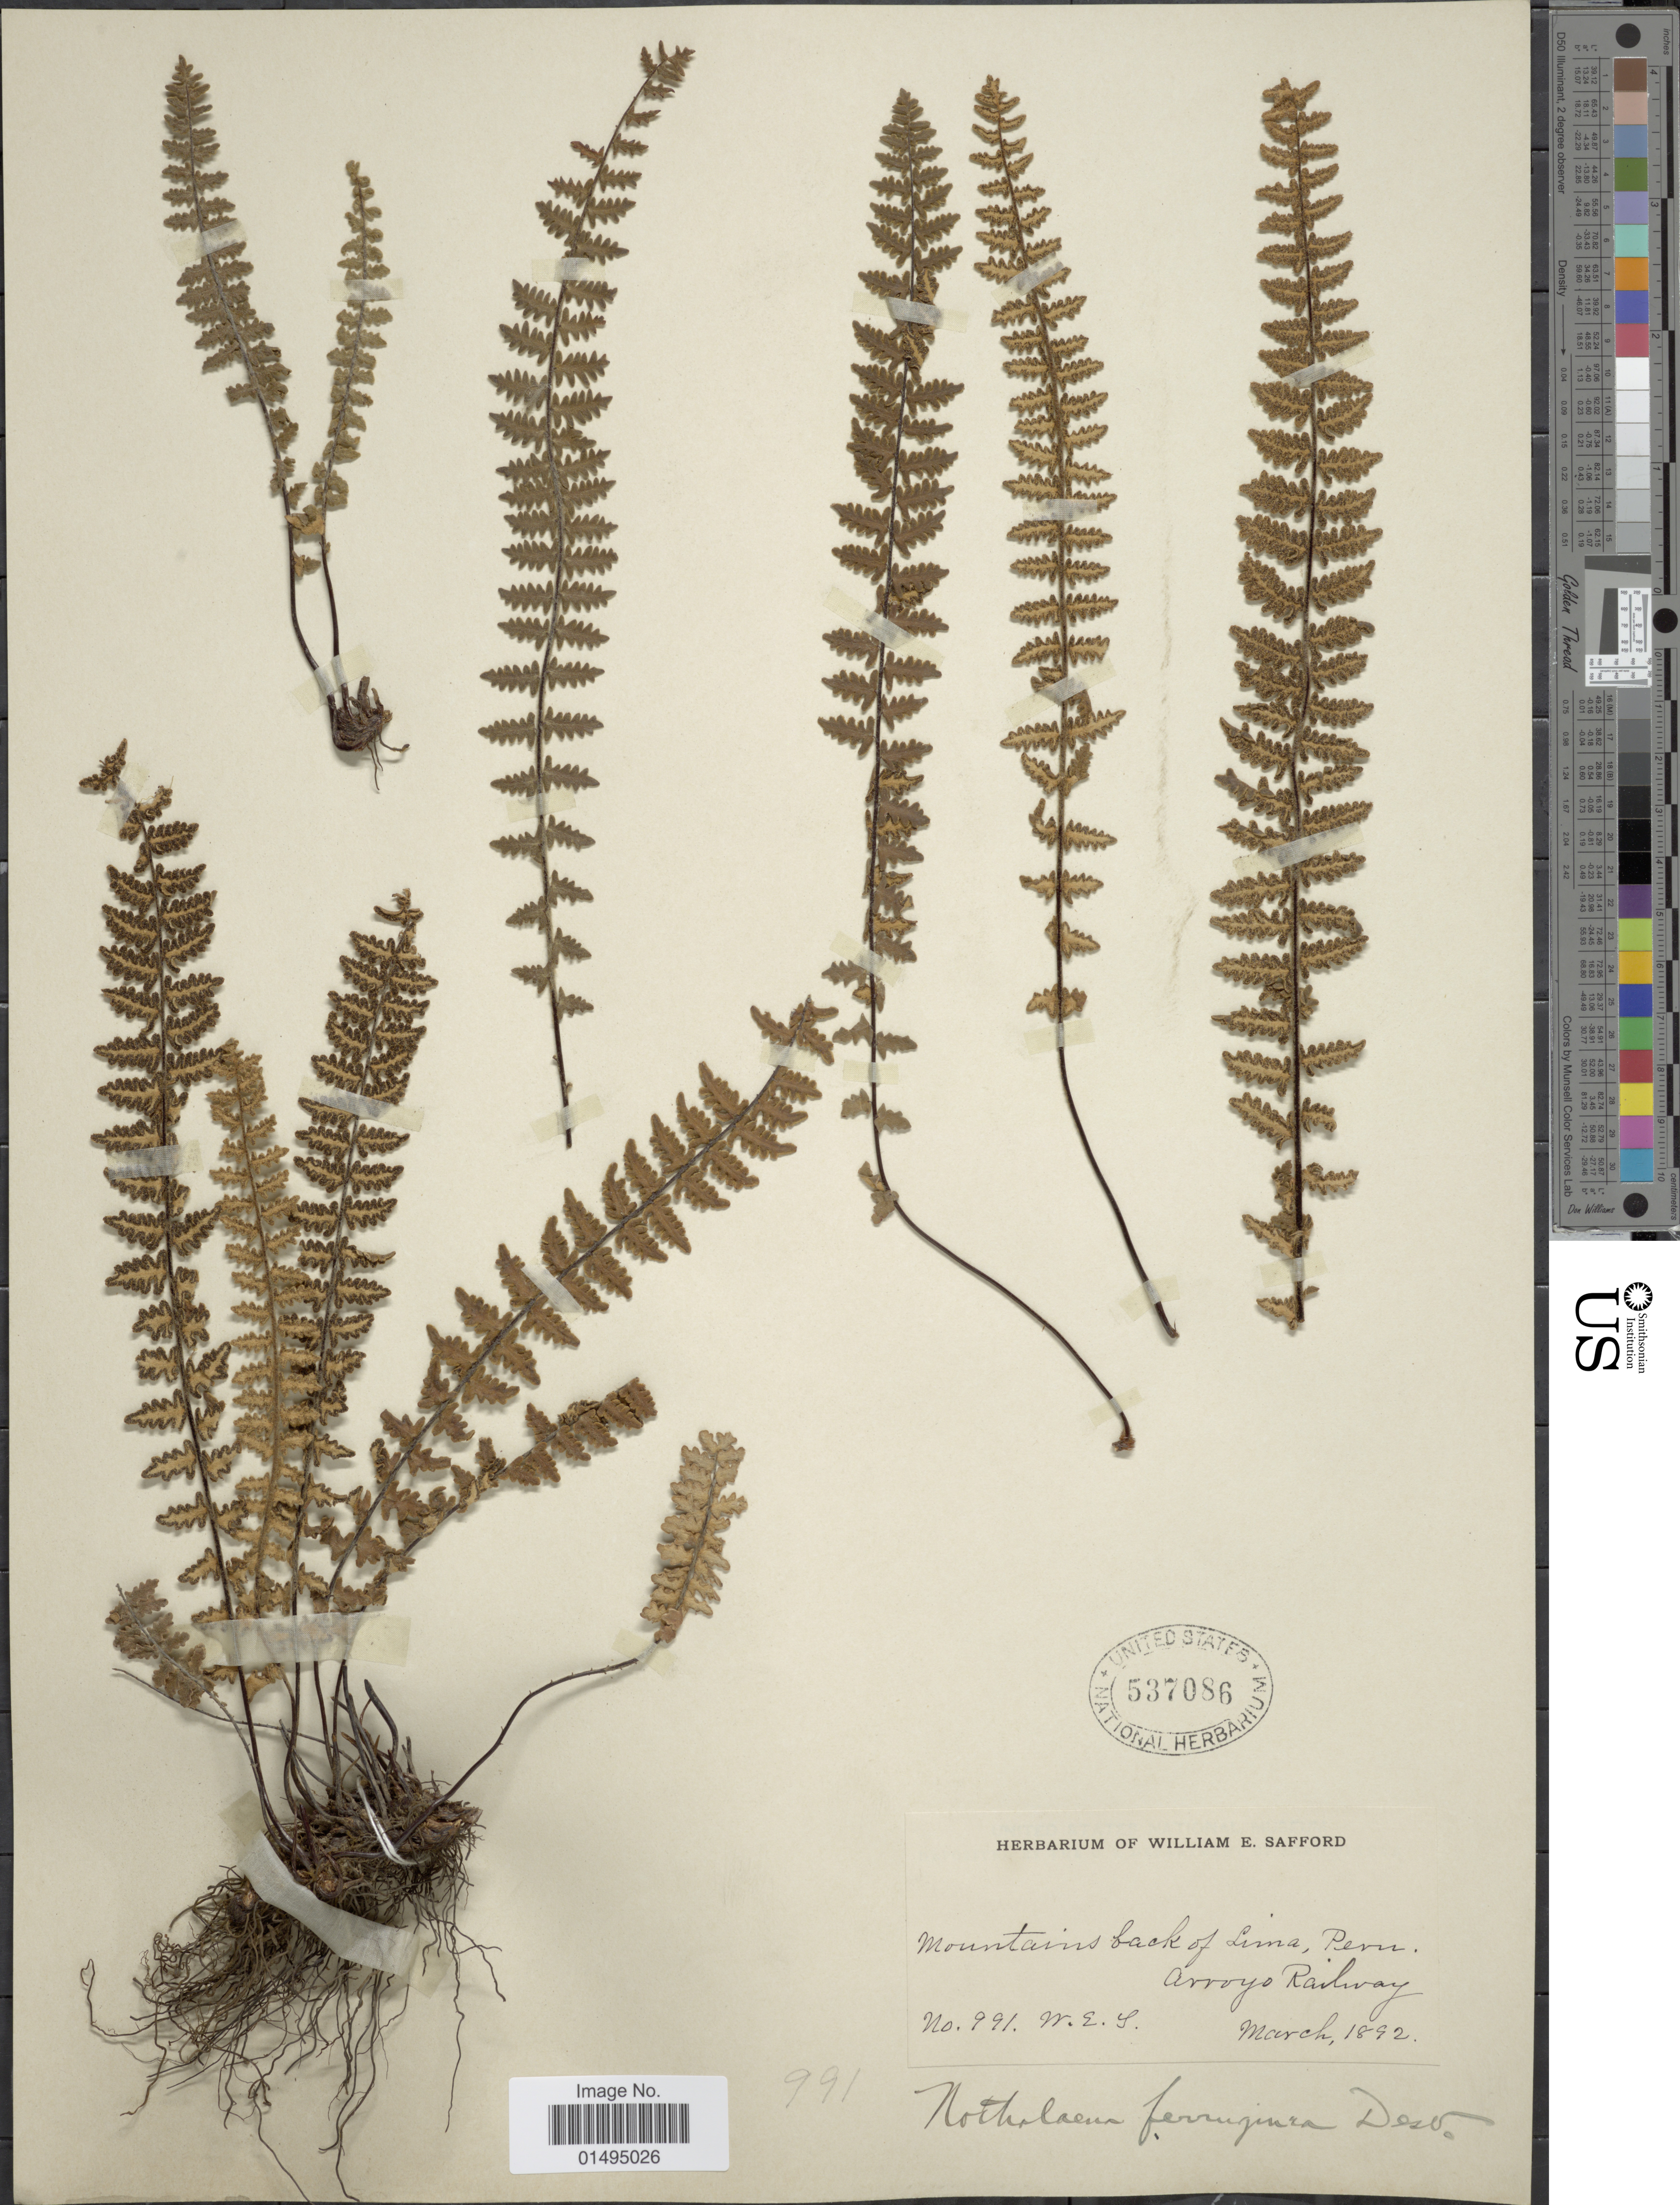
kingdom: Plantae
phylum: Tracheophyta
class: Polypodiopsida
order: Polypodiales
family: Pteridaceae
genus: Myriopteris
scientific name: Myriopteris aurea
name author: (Poir.) Grusz & Windham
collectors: W. E. Safford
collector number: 991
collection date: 1892-03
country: Peru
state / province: Lima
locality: Mountains back of Lima, Peru, Arroyo Railway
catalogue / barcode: US 537086